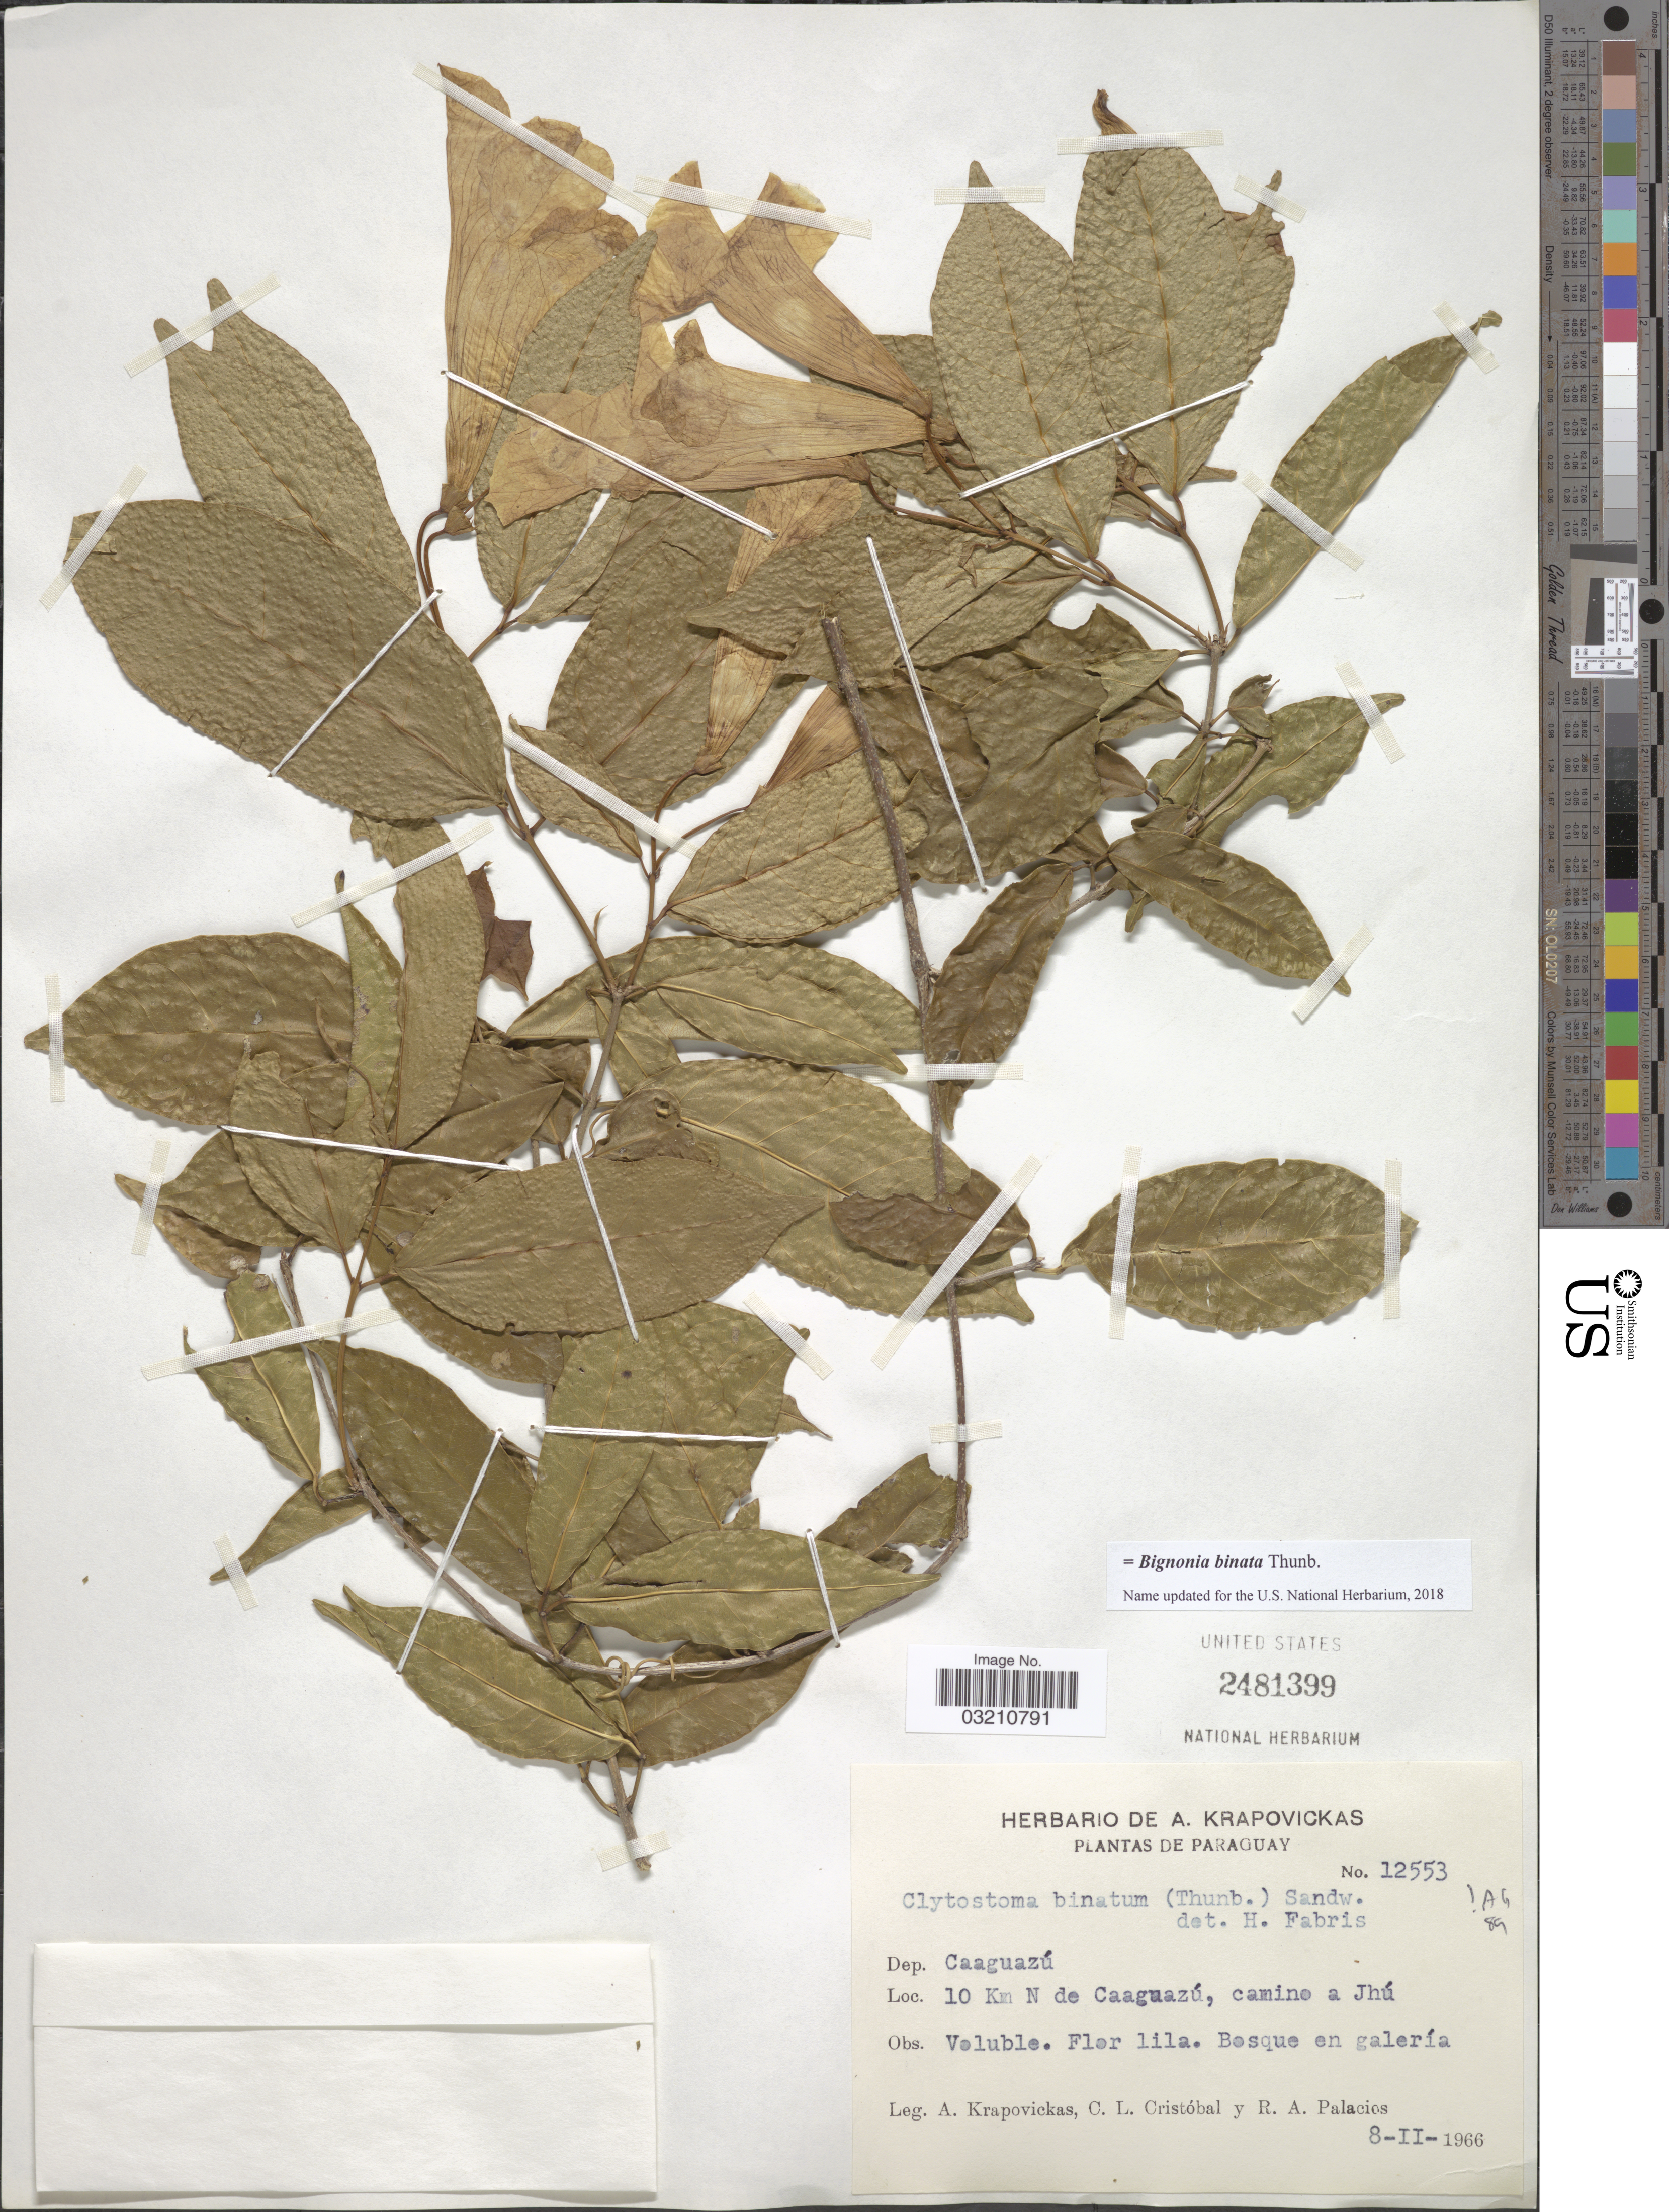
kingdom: Plantae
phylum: Tracheophyta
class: Magnoliopsida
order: Lamiales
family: Bignoniaceae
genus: Bignonia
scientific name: Bignonia binata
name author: Thunb.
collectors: A. Krapovickas, C. L. Cristóbal & R. Palacios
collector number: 12553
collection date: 1966-02-08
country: Paraguay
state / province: Caaguazu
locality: Dep. Caaguazú. 10 Km N de Caaguazú, camino a Jhú.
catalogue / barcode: US 2481399